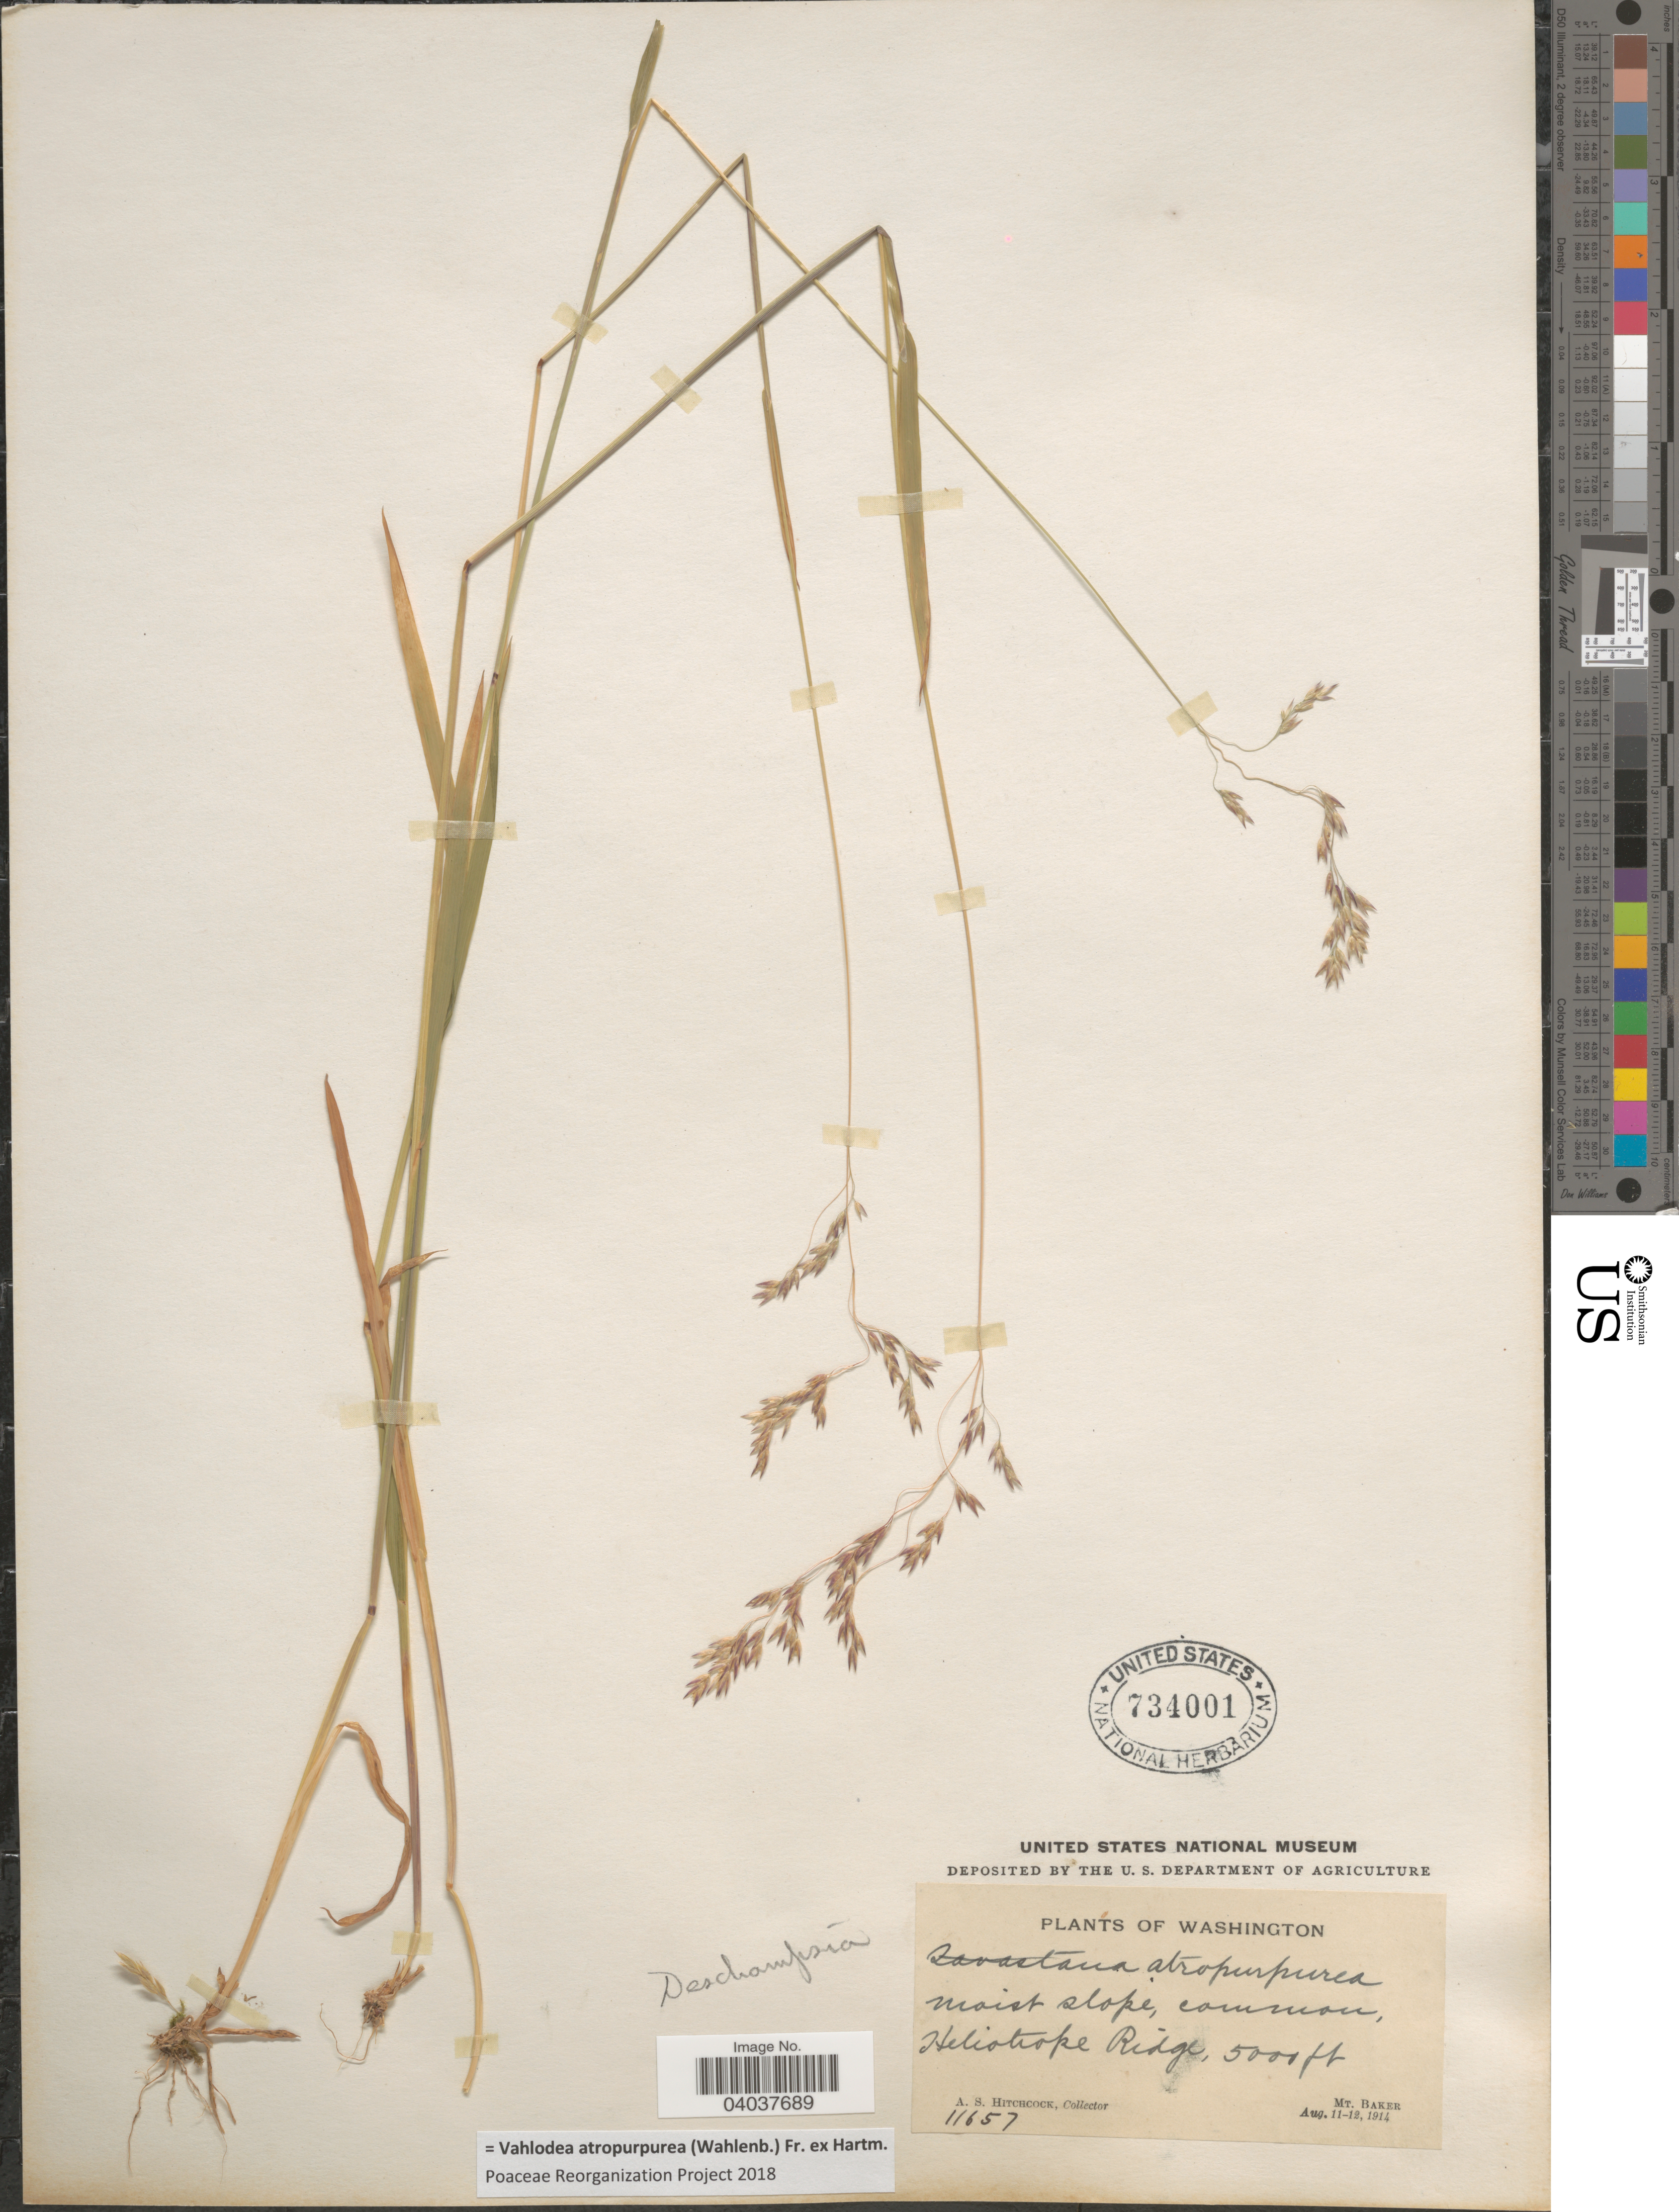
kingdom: Plantae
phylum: Tracheophyta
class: Liliopsida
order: Poales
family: Poaceae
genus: Vahlodea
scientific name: Vahlodea atropurpurea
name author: (Wahlenb.) Fr. ex Hartm.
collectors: A. S. Hitchcock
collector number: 11657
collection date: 1914-08-11/1914-08-12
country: United States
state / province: Washington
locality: Heliotrope Ridge. Mt. Baker.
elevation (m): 1524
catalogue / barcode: US 734001